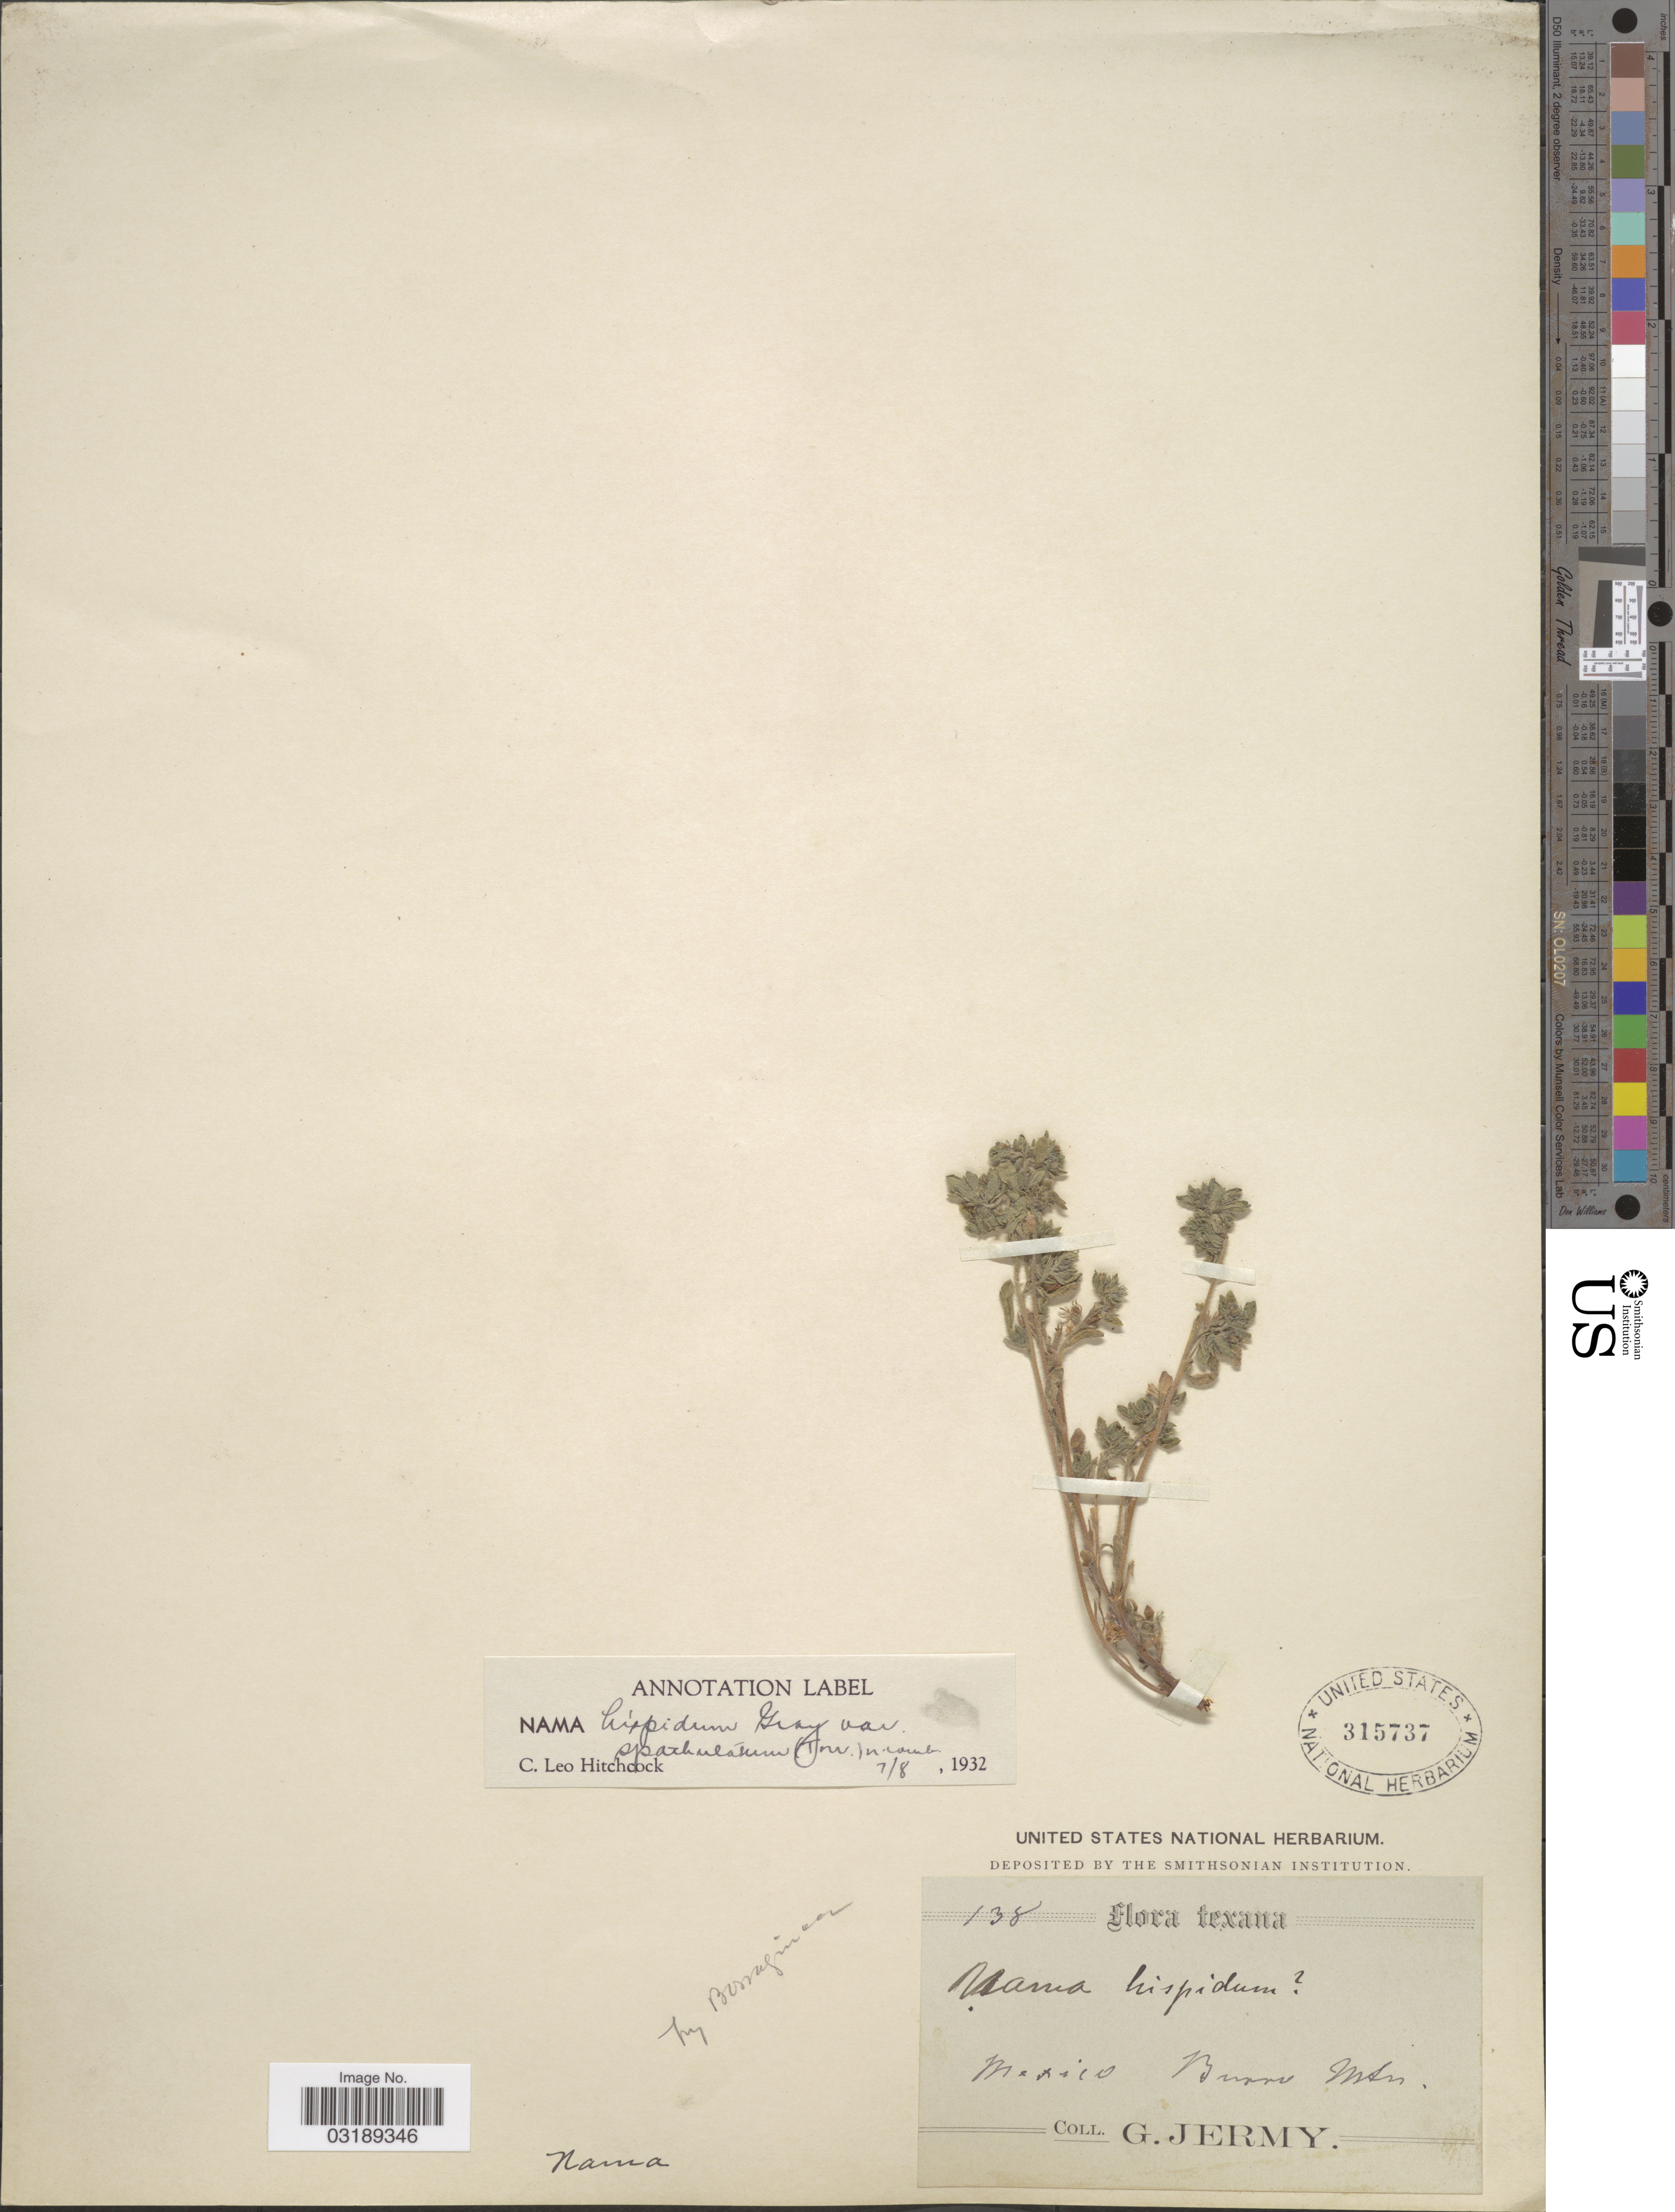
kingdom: Plantae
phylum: Tracheophyta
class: Magnoliopsida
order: Boraginales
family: Namaceae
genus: Nama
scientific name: Nama hispida var. spathulatum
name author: (Torr.) C.L. Hitchc.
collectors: G. Jermy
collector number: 138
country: Mexico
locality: Burro Mts.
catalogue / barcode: US 315737